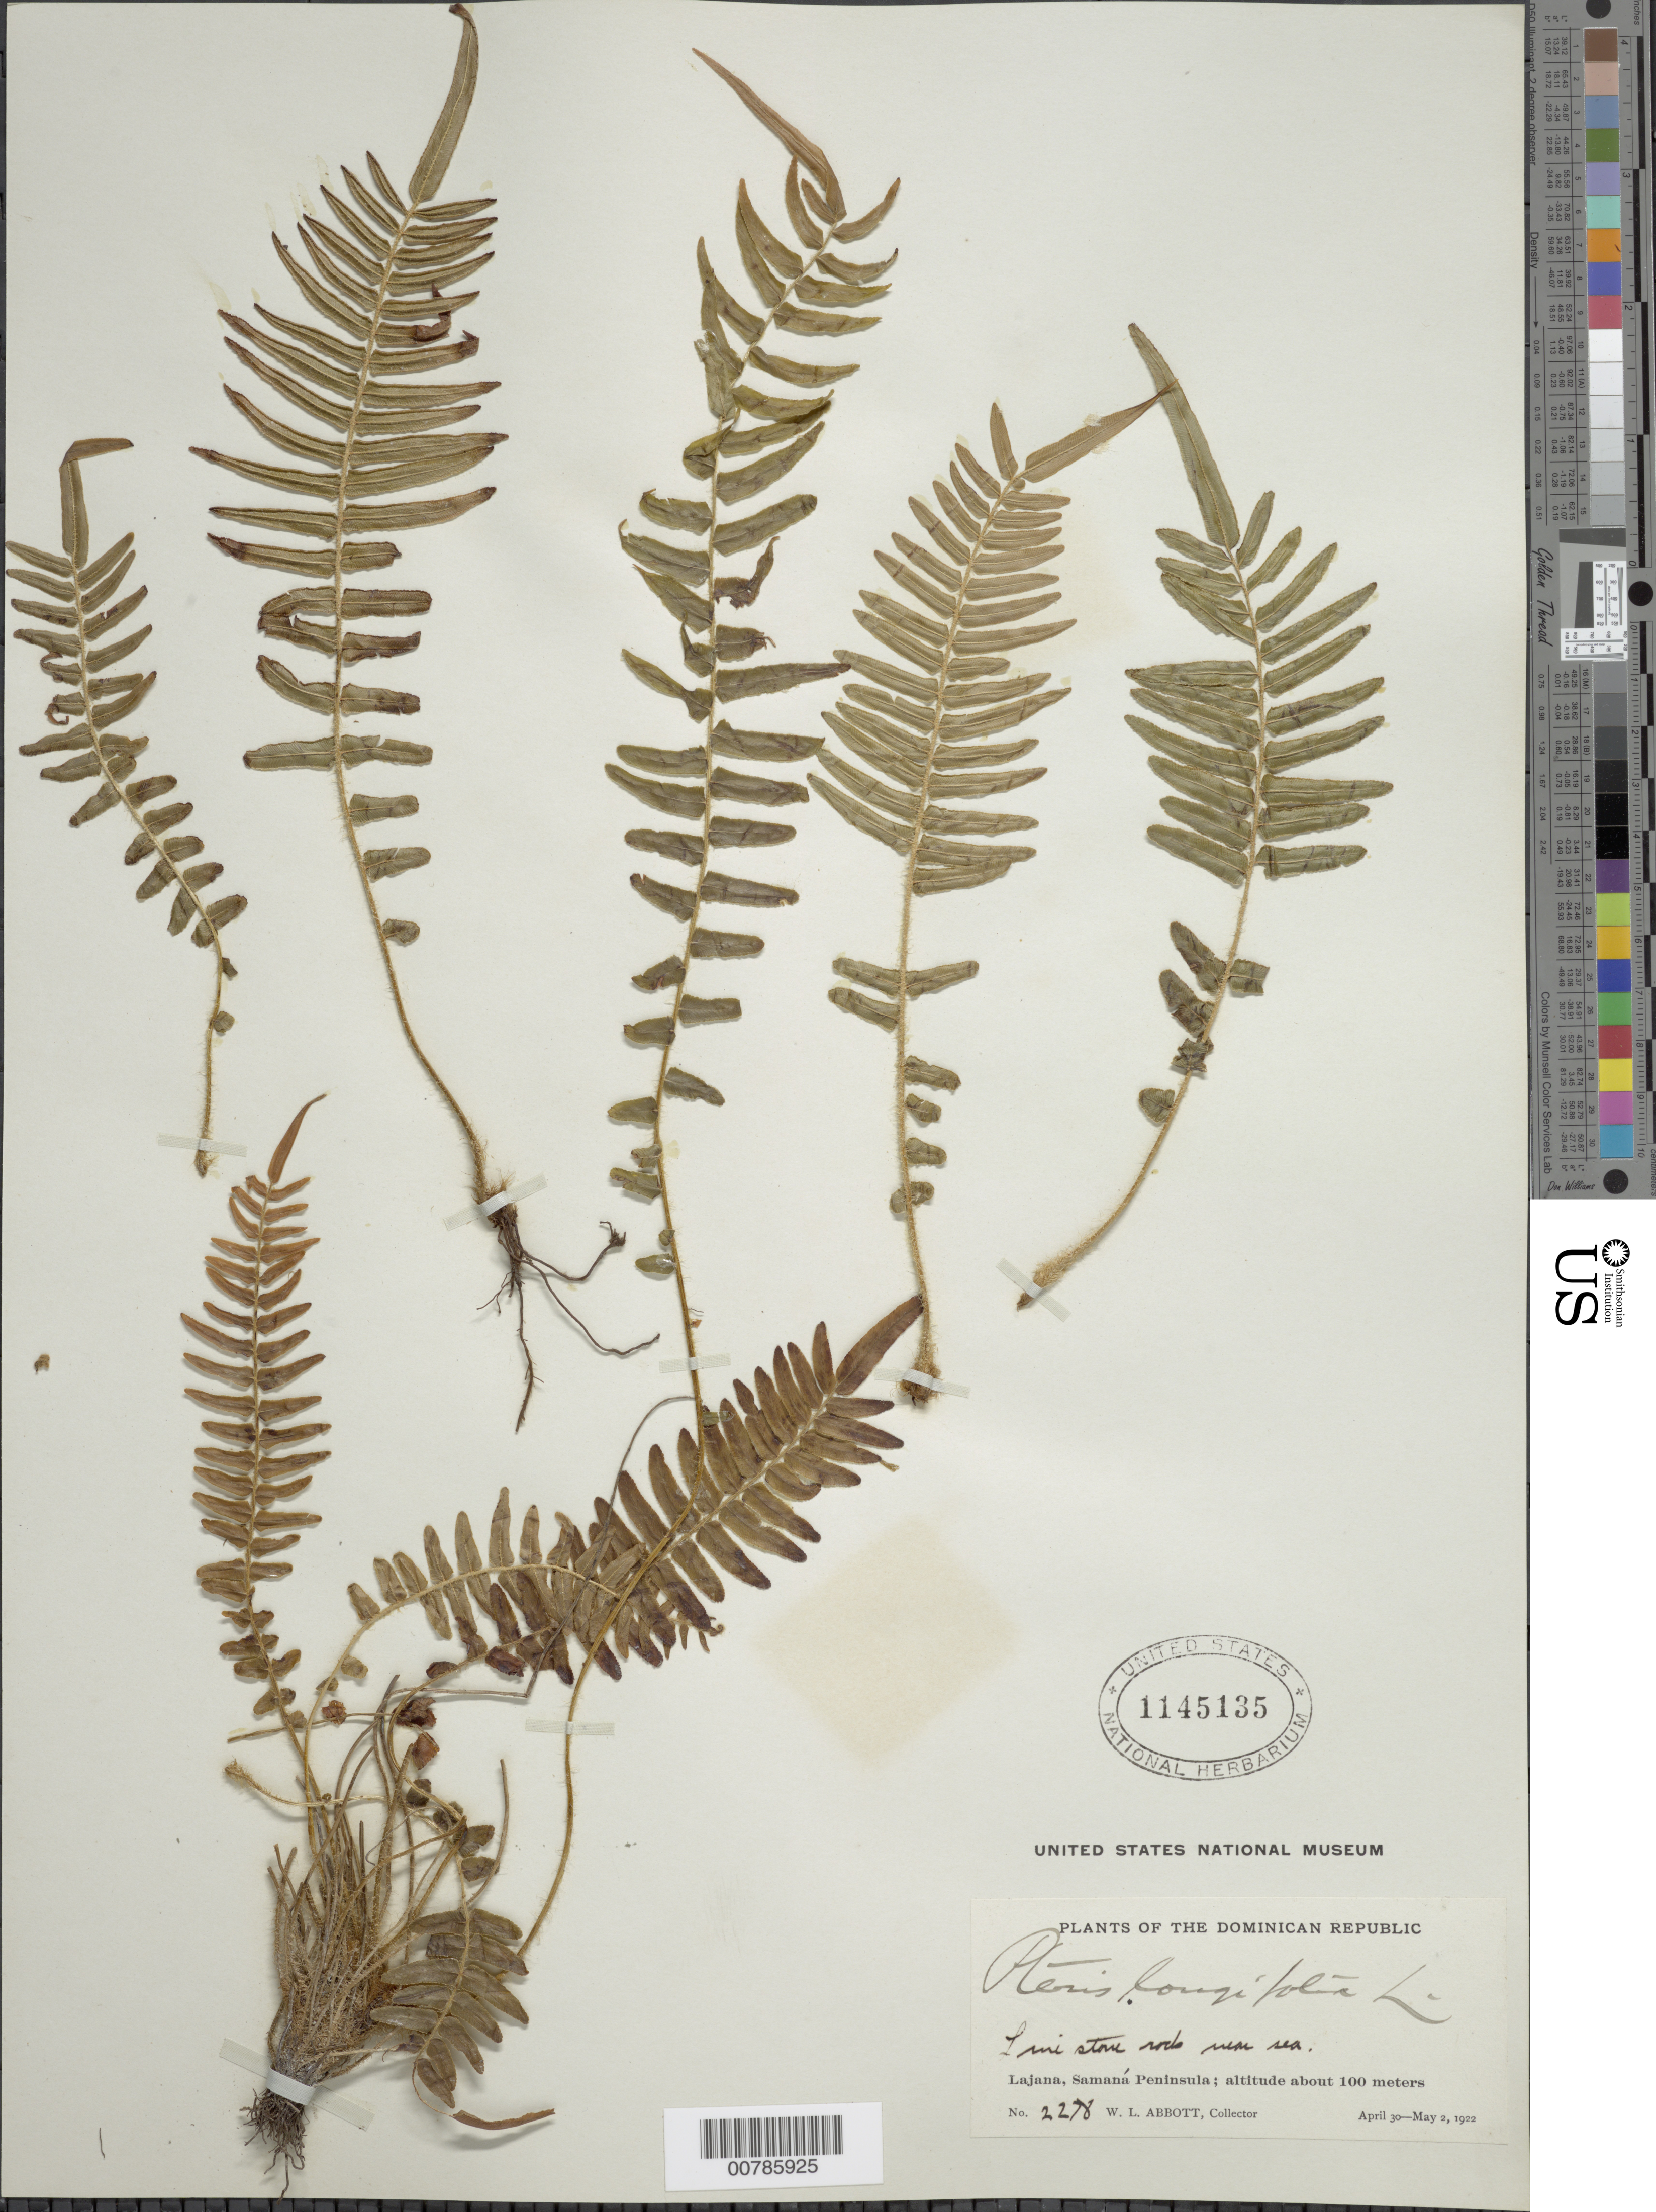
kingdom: Plantae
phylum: Tracheophyta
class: Polypodiopsida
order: Polypodiales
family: Pteridaceae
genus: Pteris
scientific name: Pteris longifolia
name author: L.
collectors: W. L. Abbott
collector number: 2278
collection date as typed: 30 Apr 1922 02 May 1922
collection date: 1922-04-30/1922-05-02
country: Dominican Republic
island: Hispaniola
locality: Lajana, Samaná Peninsula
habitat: Limestone rock near sea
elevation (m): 100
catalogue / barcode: US 1145135